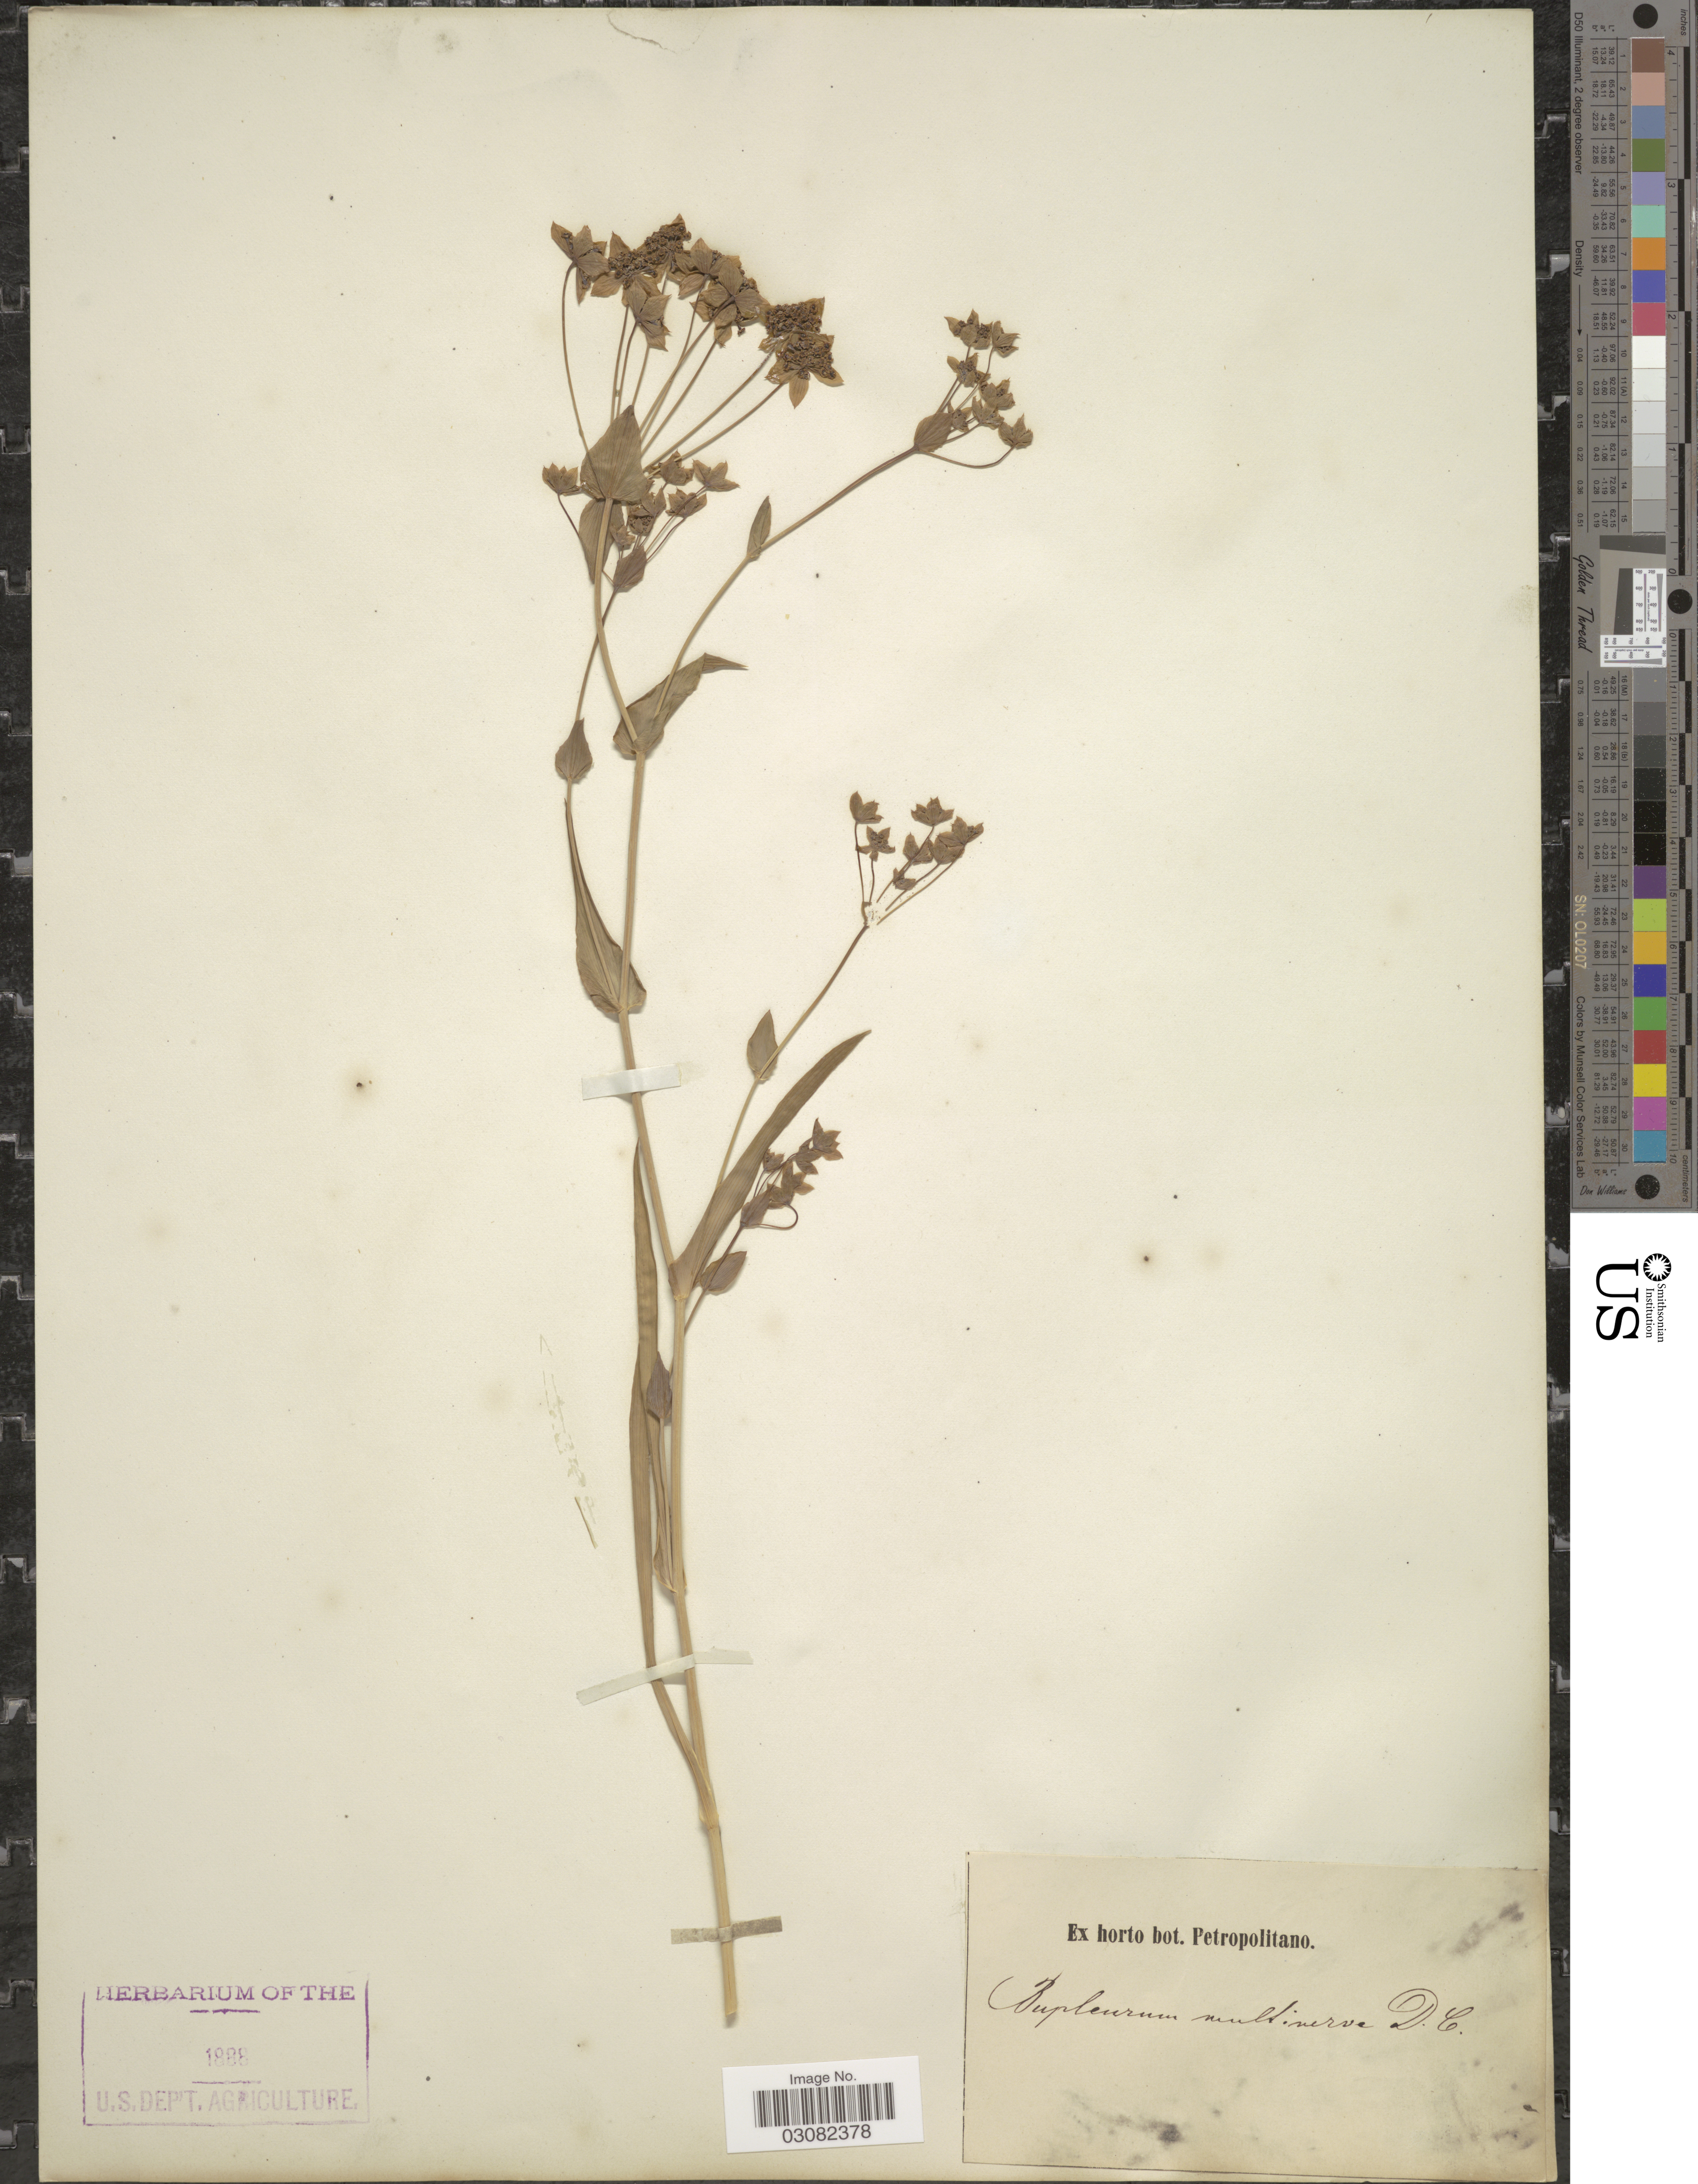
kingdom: Plantae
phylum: Tracheophyta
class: Magnoliopsida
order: Apiales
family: Apiaceae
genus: Bupleurum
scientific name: Bupleurum multinerve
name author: DC.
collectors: ex Horto Bot. Petropolitano